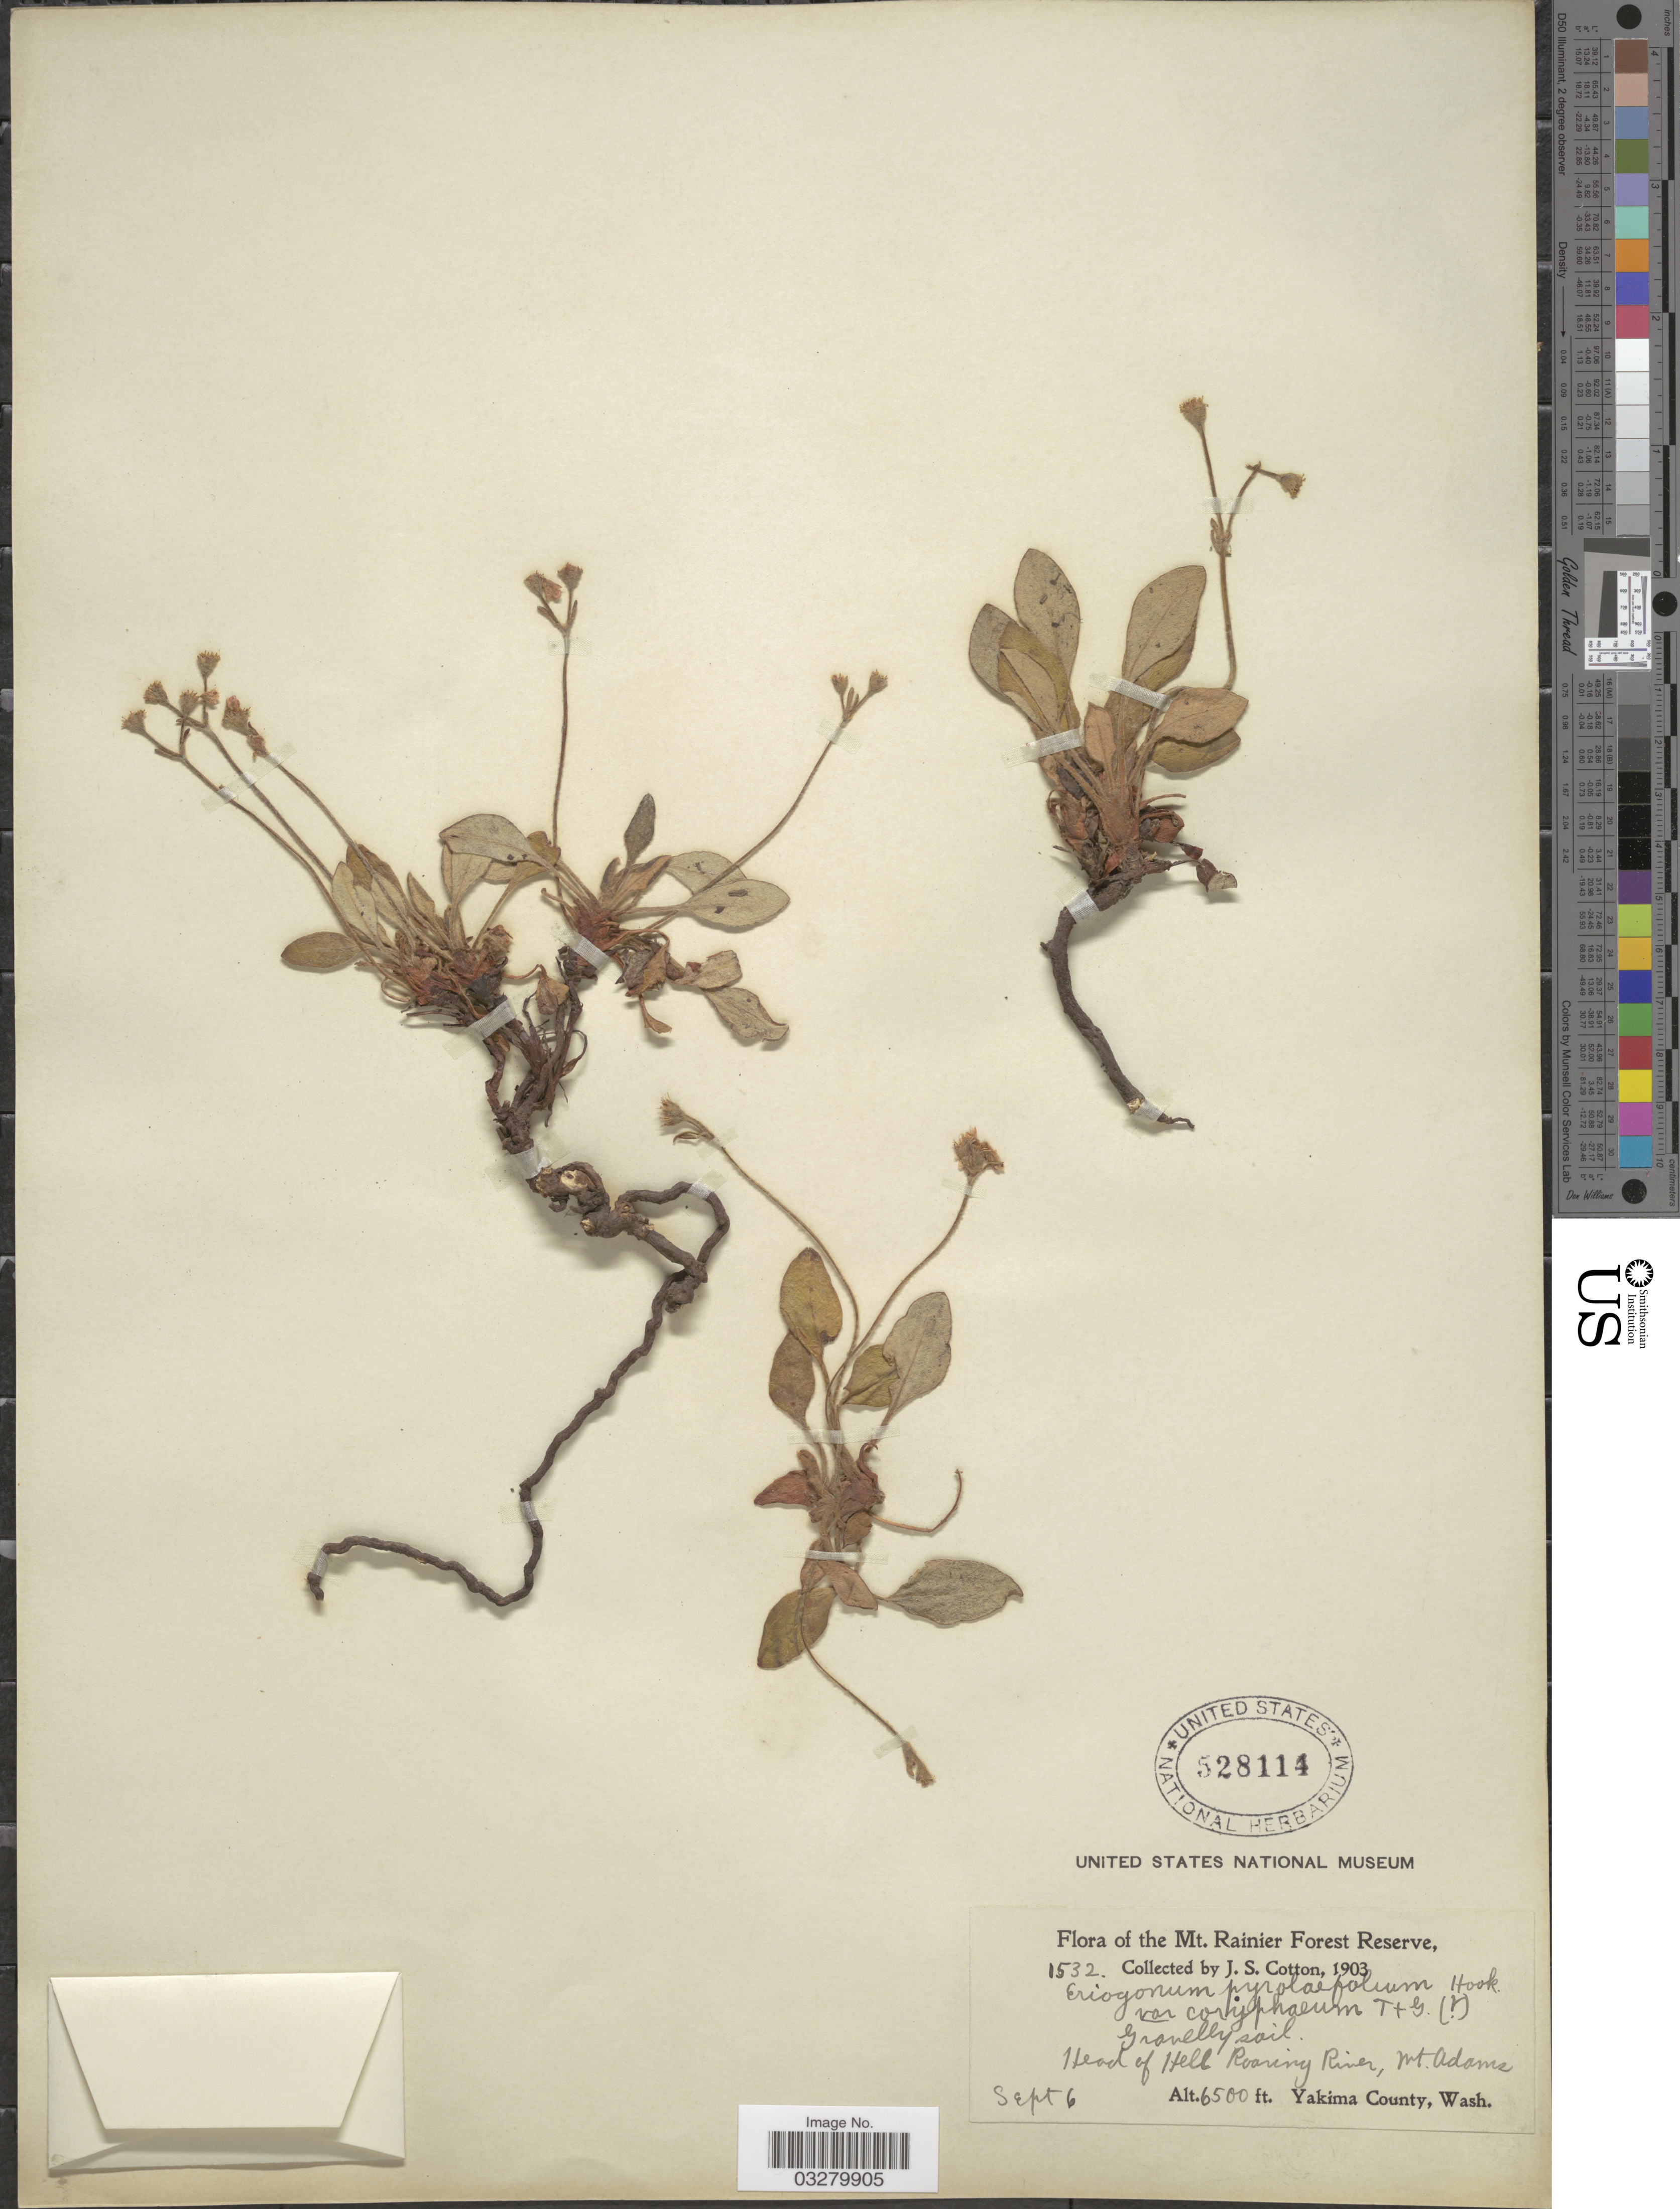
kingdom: Plantae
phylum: Tracheophyta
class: Magnoliopsida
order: Caryophyllales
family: Polygonaceae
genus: Eriogonum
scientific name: Eriogonum pyrolifolium var. coryphaeum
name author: Torr. & A. Gray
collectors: J. S. Cotton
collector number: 1532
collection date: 1903-09-06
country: United States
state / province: Washington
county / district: Yakima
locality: Mt. Rainier Forest Reserve, Head of Hell Roaring River, Mt. Adams. Yakima County.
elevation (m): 1981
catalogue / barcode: US 528114